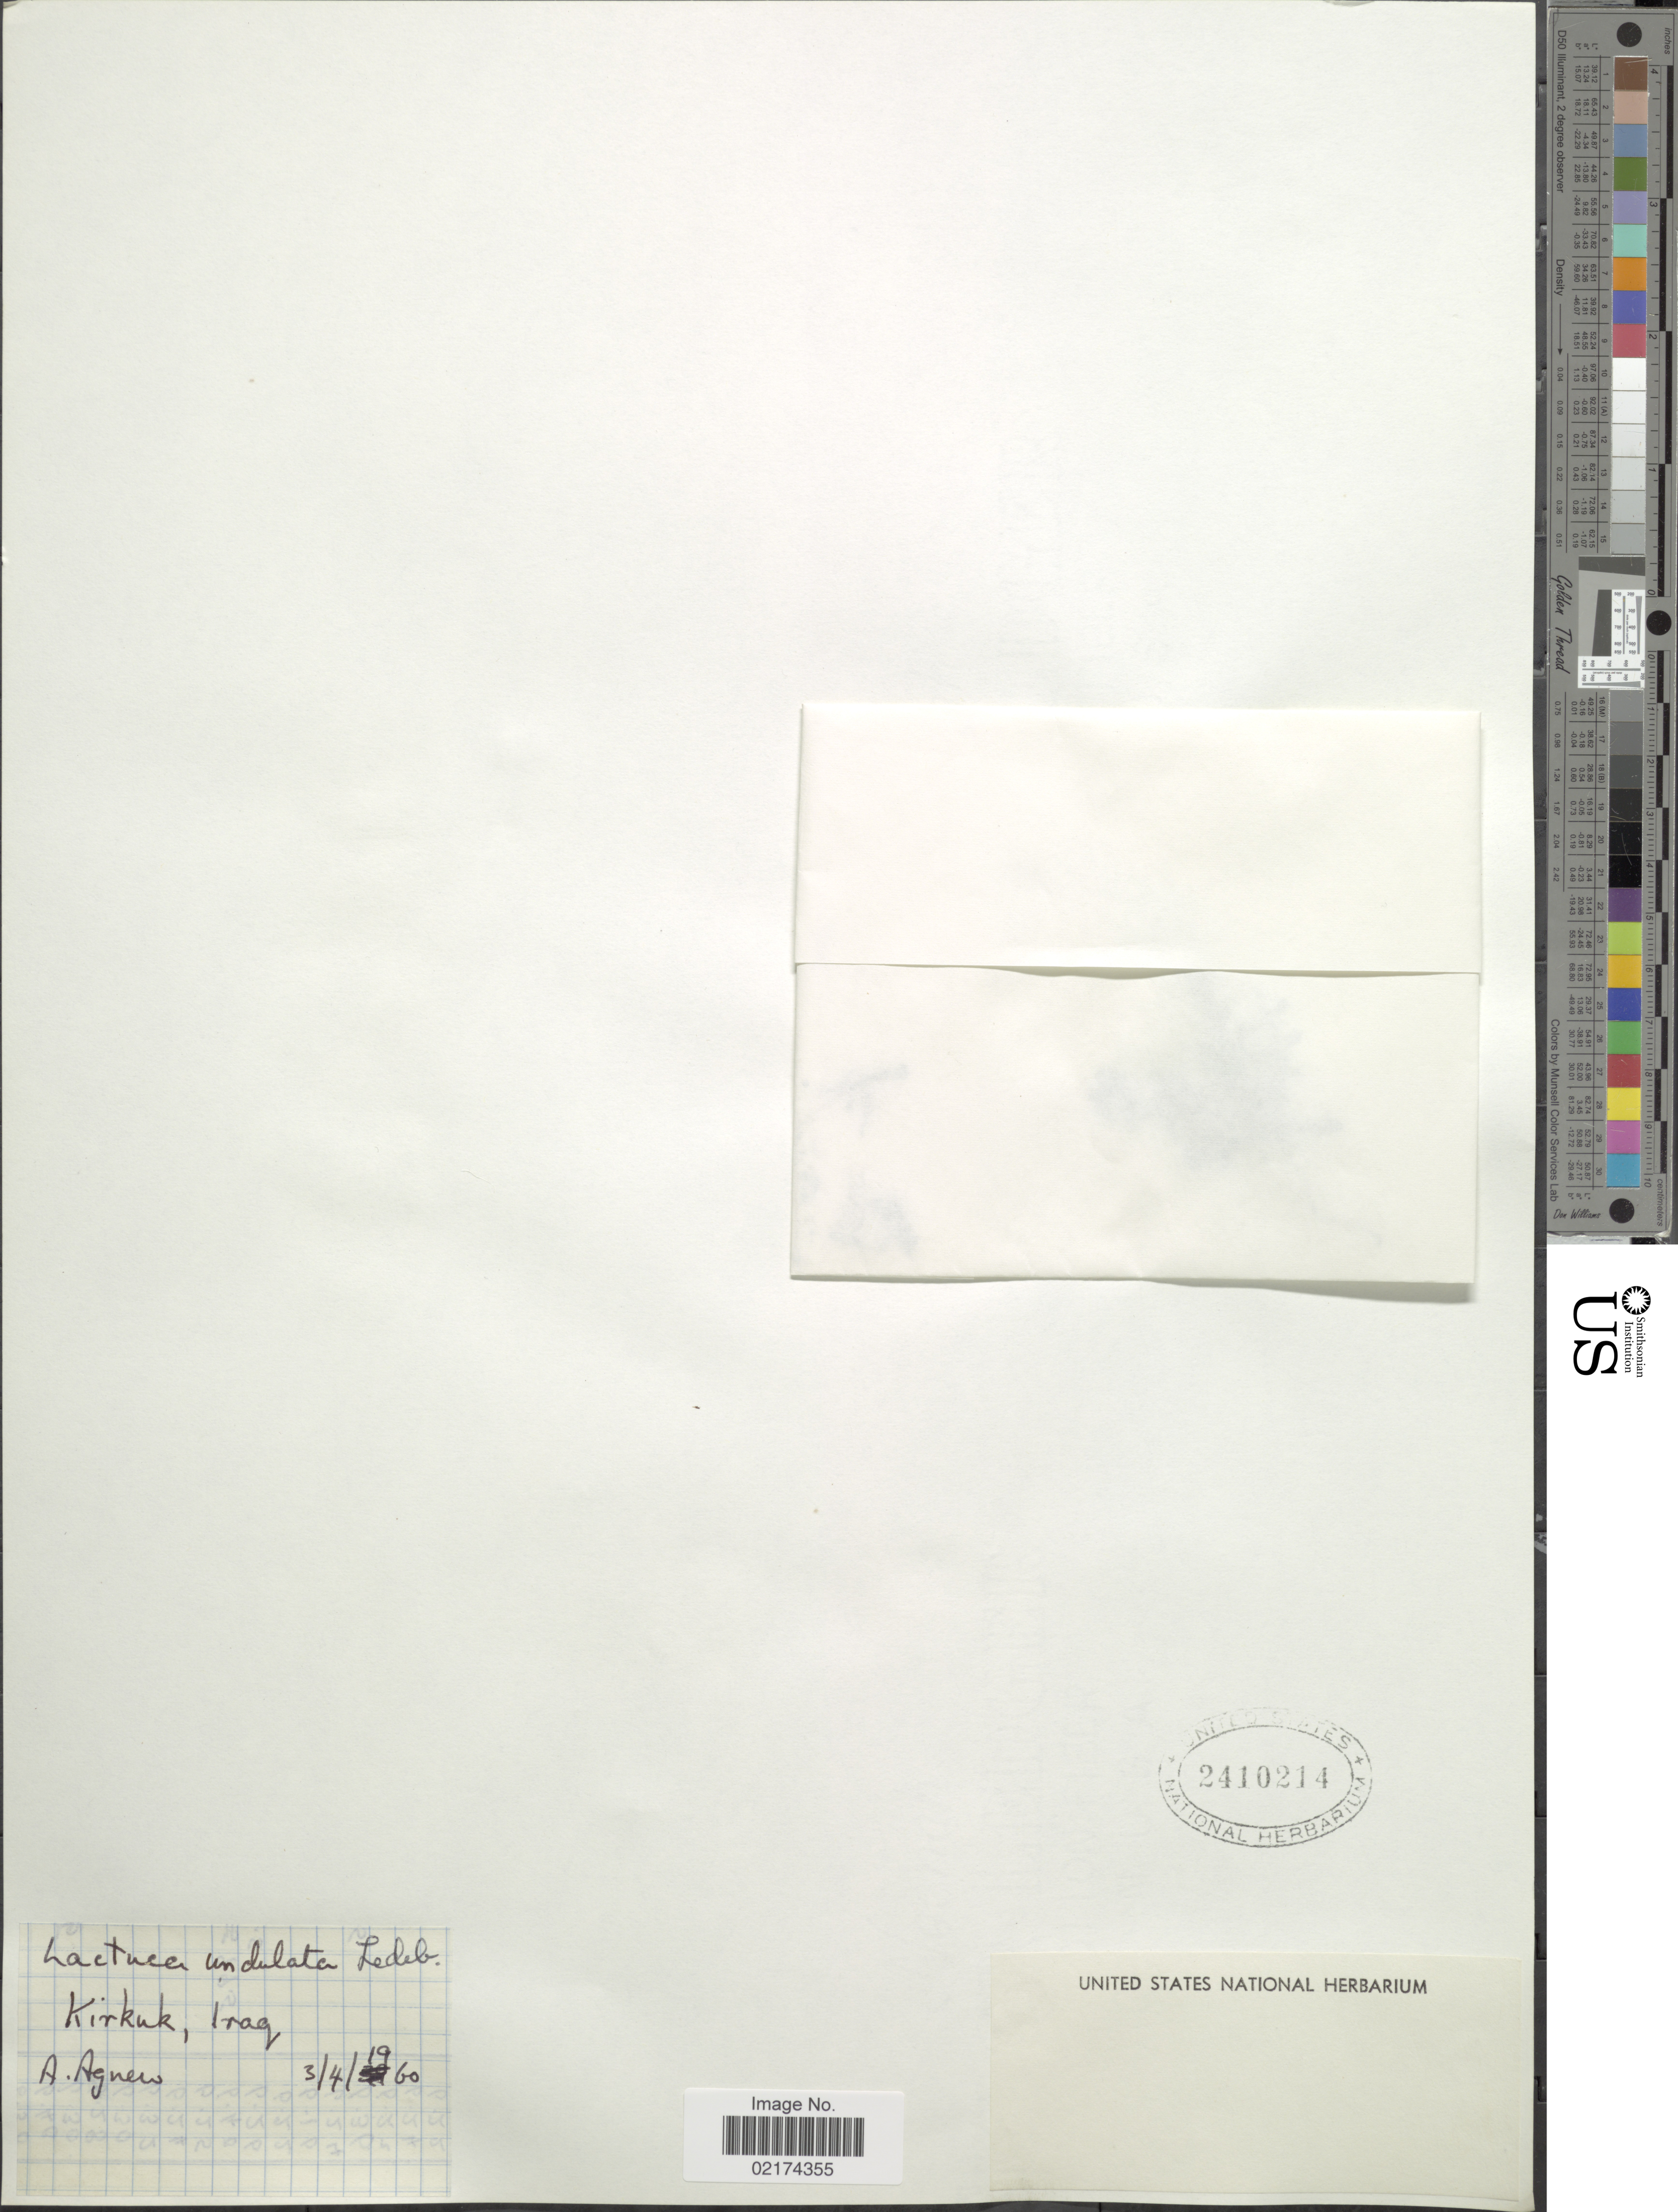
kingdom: Plantae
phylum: Tracheophyta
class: Magnoliopsida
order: Asterales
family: Asteraceae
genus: Lactuca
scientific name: Lactuca undulata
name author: Ledeb.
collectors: A. D. Agnew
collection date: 1960-04-03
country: Iraq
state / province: Kirkūk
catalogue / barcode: US 2410214